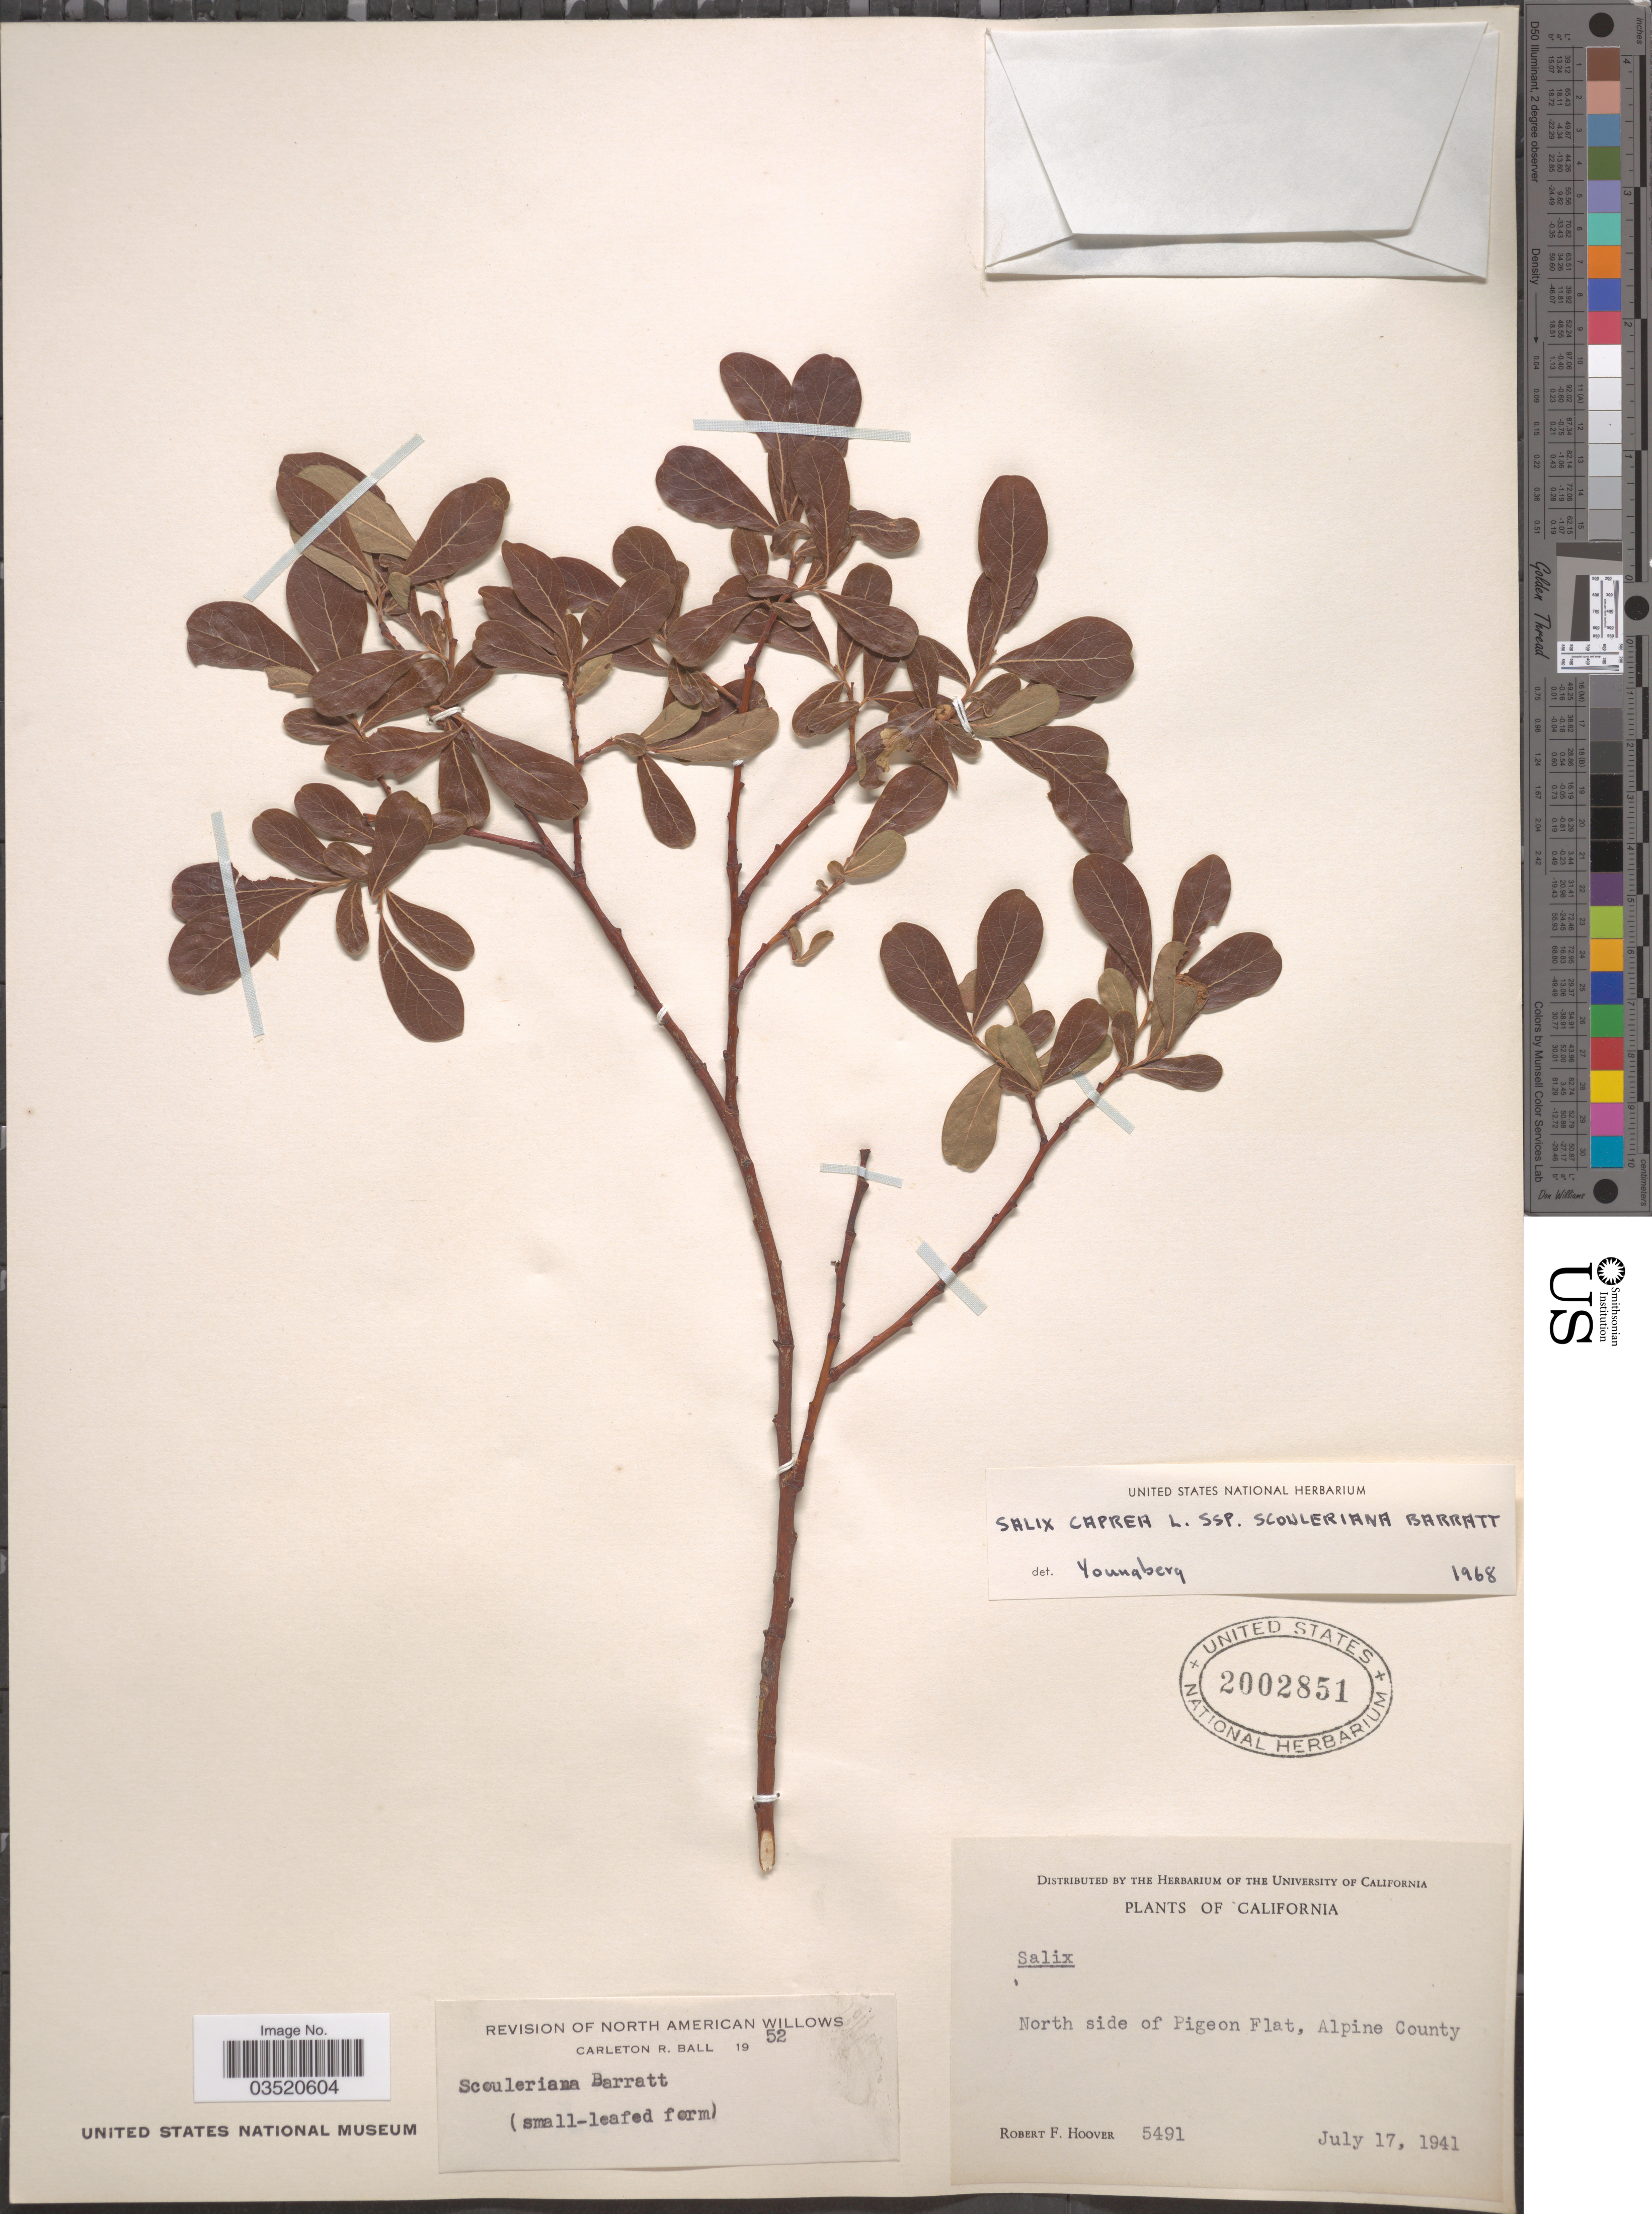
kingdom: Plantae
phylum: Tracheophyta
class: Magnoliopsida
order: Malpighiales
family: Salicaceae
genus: Salix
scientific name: Salix scouleriana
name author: Barratt ex Hook.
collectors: R. F. Hoover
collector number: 5491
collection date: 1941-07-17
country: United States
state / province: California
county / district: Alpine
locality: North side of Pigeon Flat, Alpine County.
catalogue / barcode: US 2002851